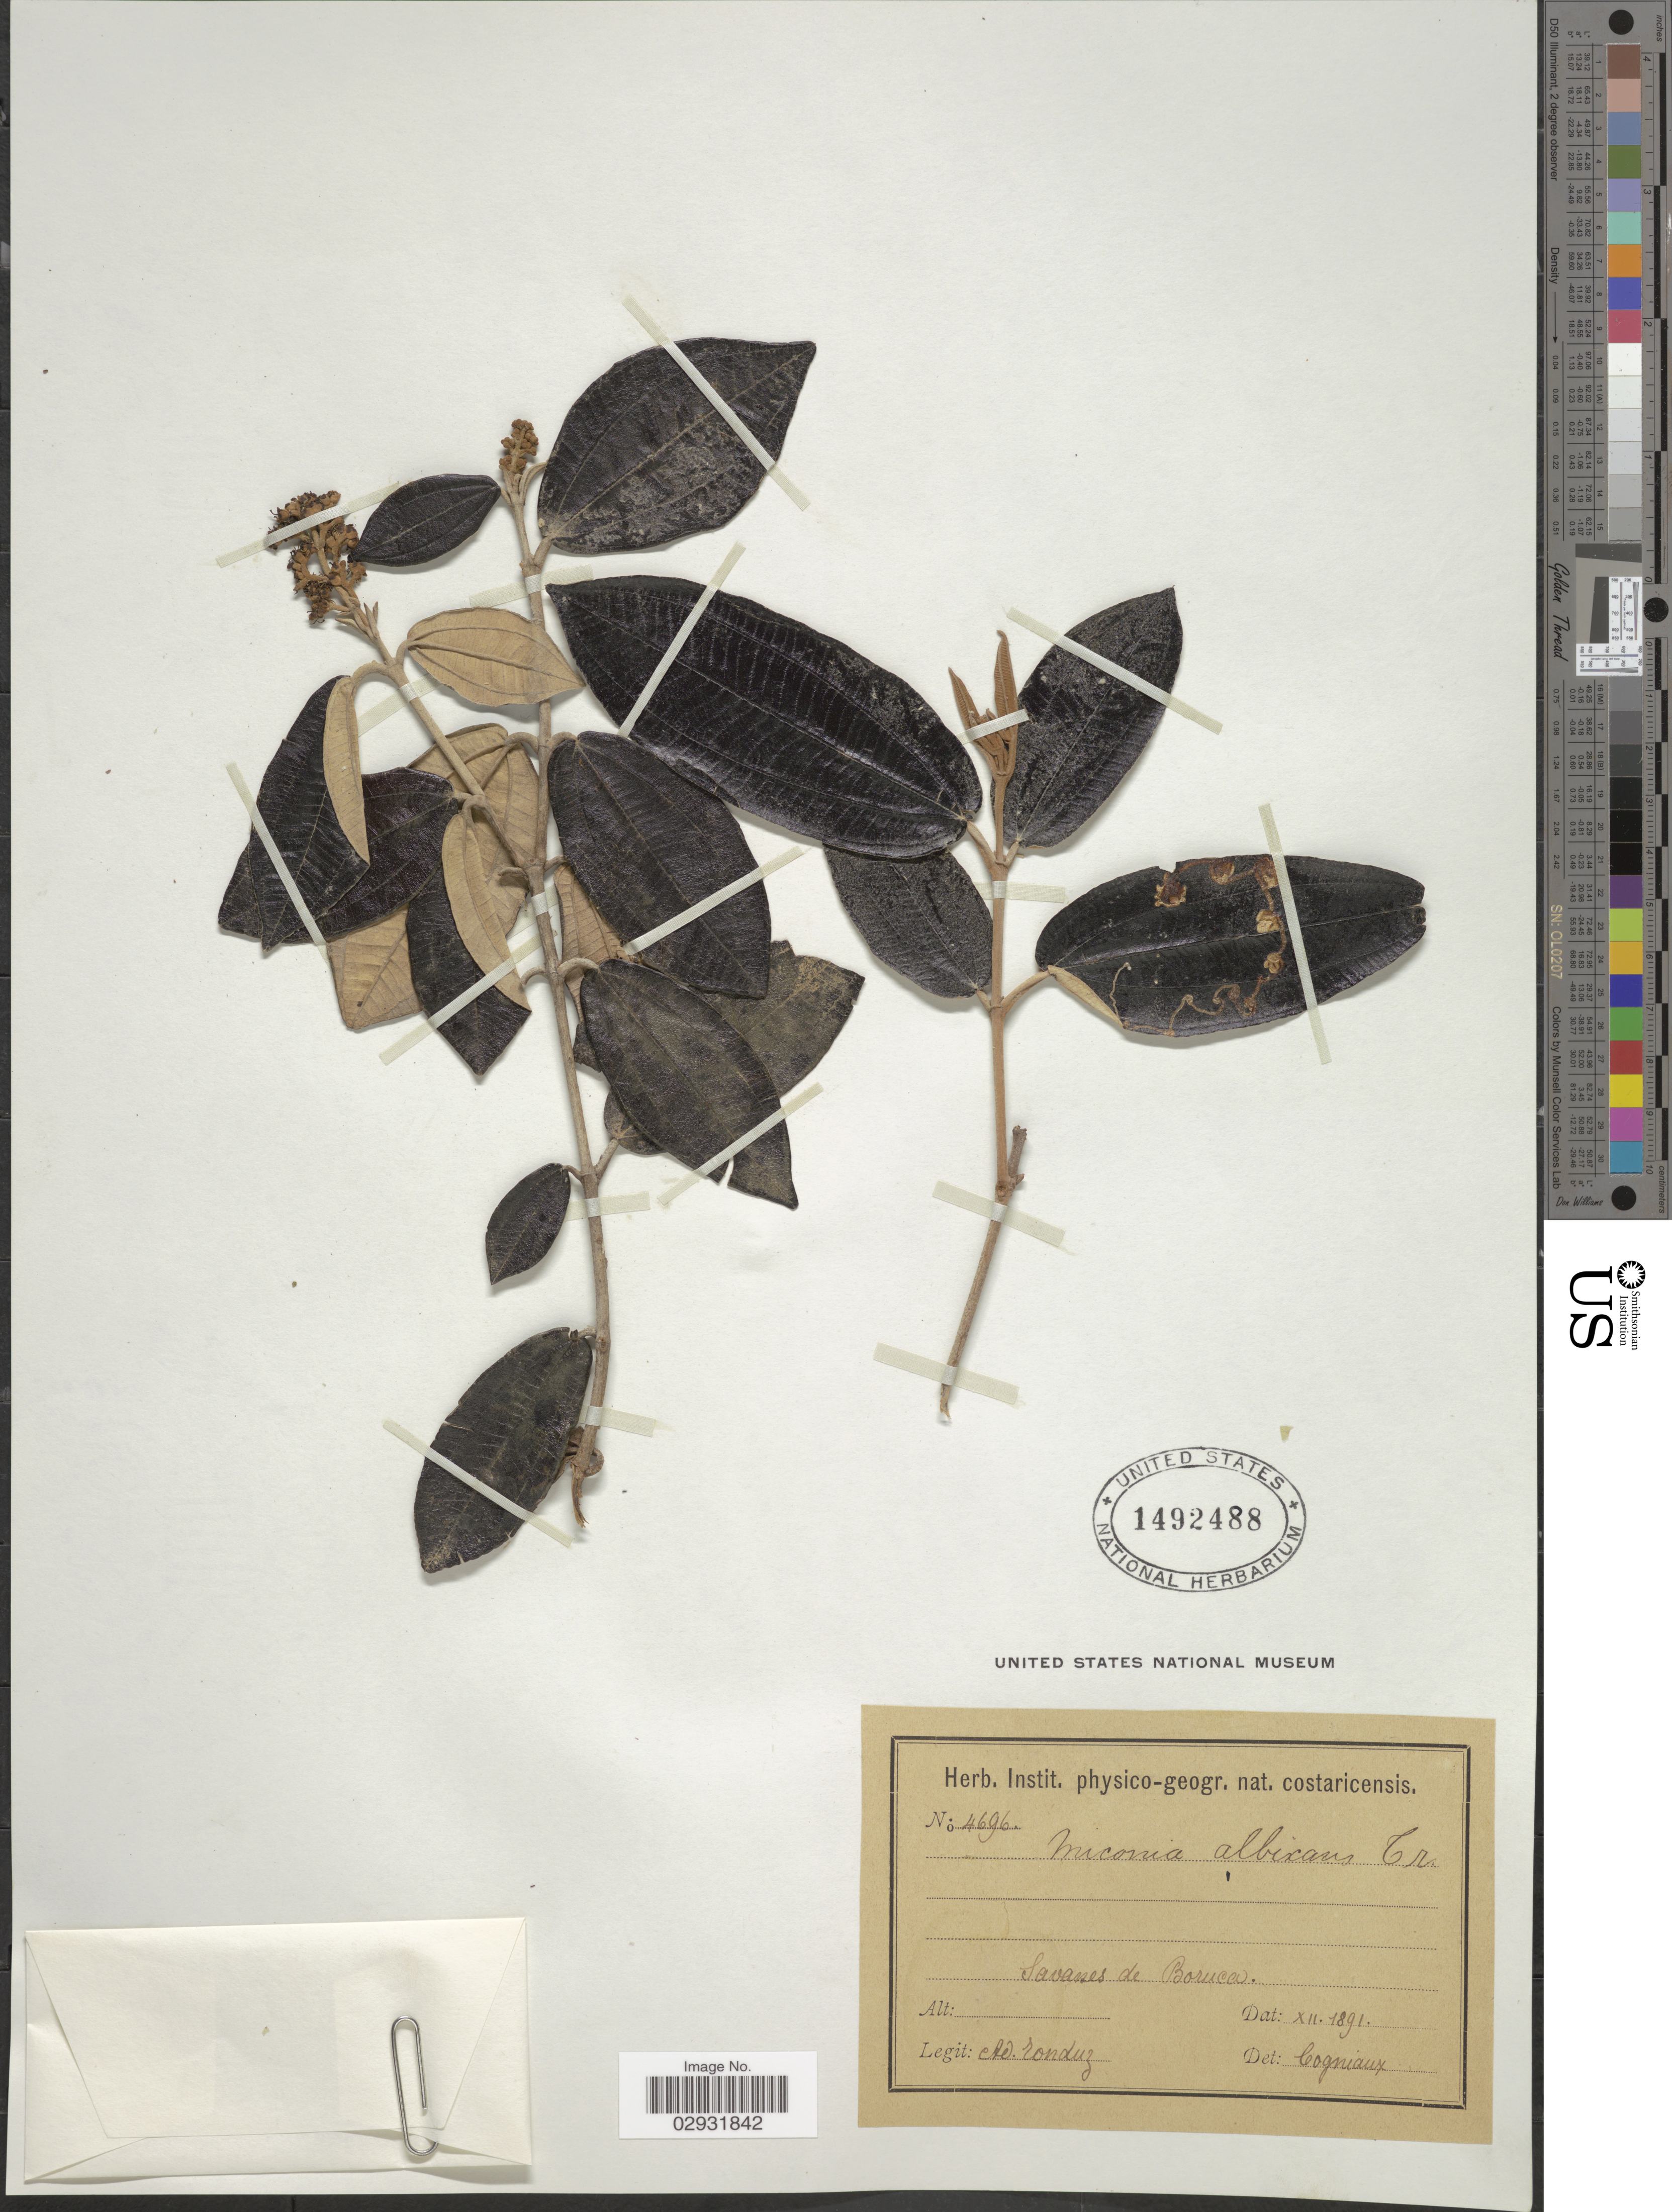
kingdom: Plantae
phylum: Tracheophyta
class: Magnoliopsida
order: Myrtales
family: Melastomataceae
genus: Miconia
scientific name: Miconia albicans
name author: (Sw.) Steud.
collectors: A. Tonduz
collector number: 4696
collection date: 1891-12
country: Costa Rica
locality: Savanes de Boruca.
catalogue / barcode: US 1492488